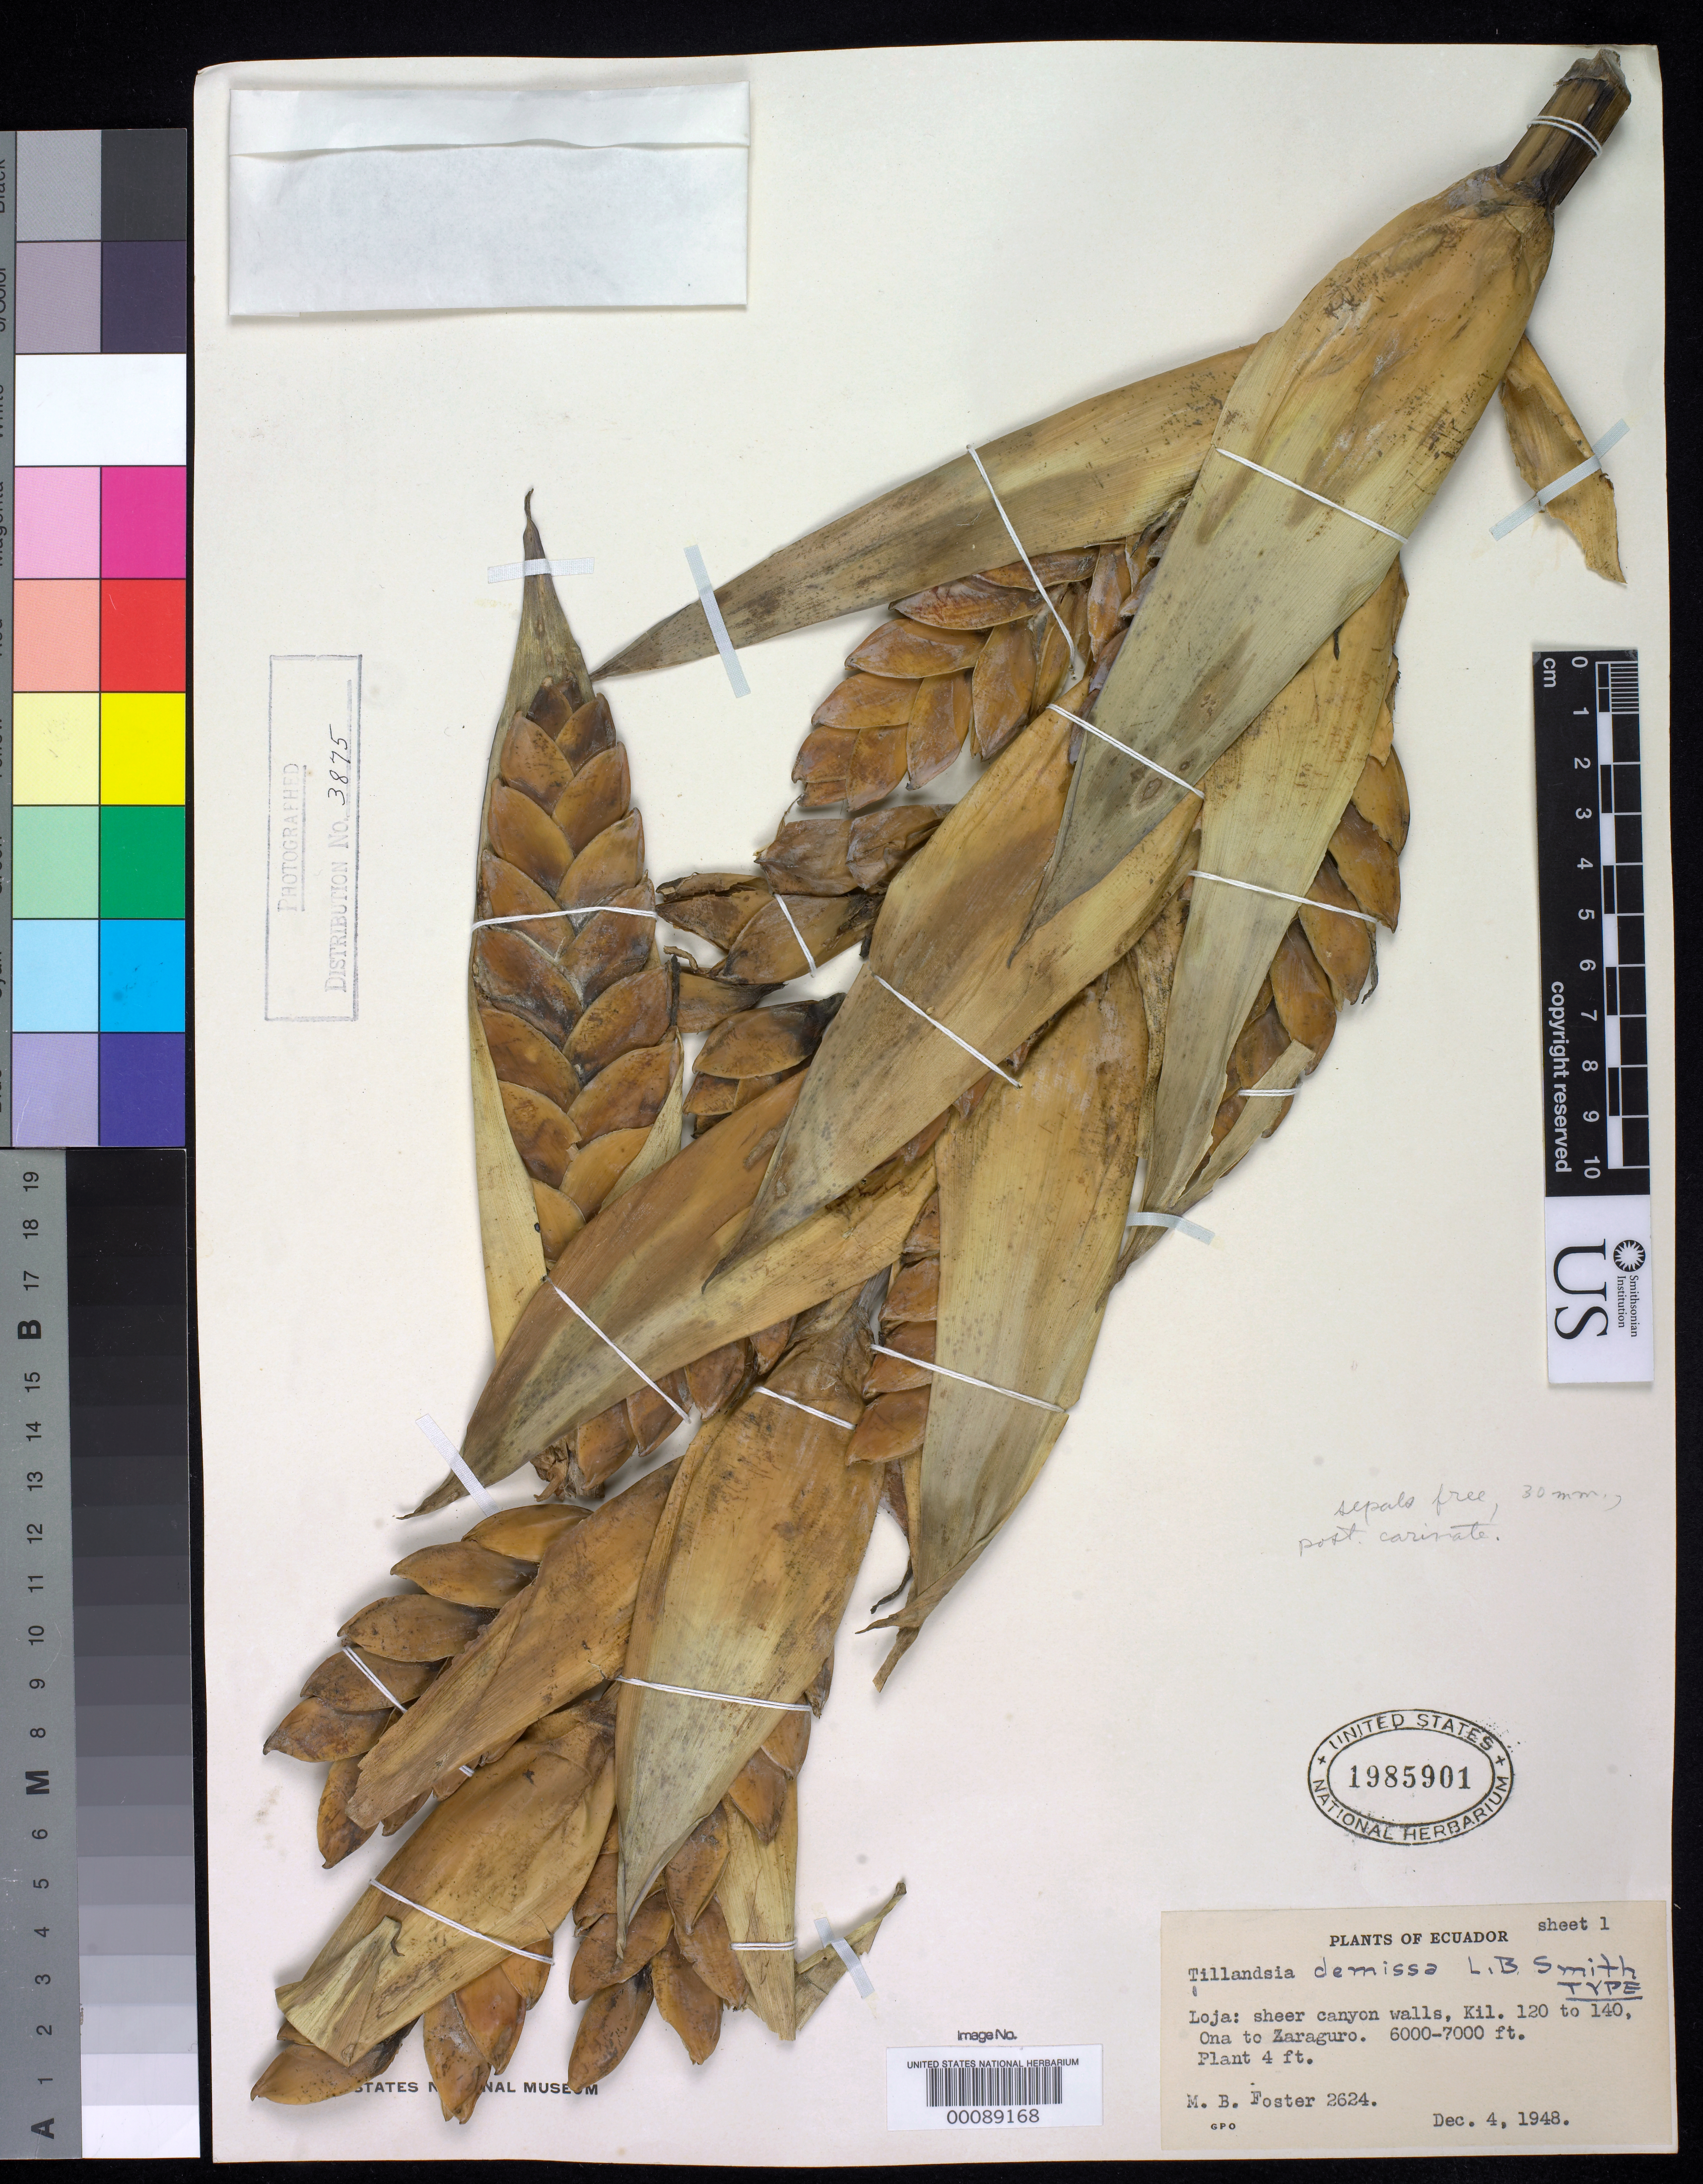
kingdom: Plantae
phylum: Tracheophyta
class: Liliopsida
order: Poales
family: Bromeliaceae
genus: Tillandsia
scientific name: Tillandsia demissa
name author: L.B. Sm.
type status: Holotype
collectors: M. B. Foster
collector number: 2624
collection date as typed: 04 Dec 1948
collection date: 1948-12-04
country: Ecuador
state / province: Loja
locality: Ona to Zaraguro, between km. 120 and km. 140.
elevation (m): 1829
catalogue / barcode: US 1985901